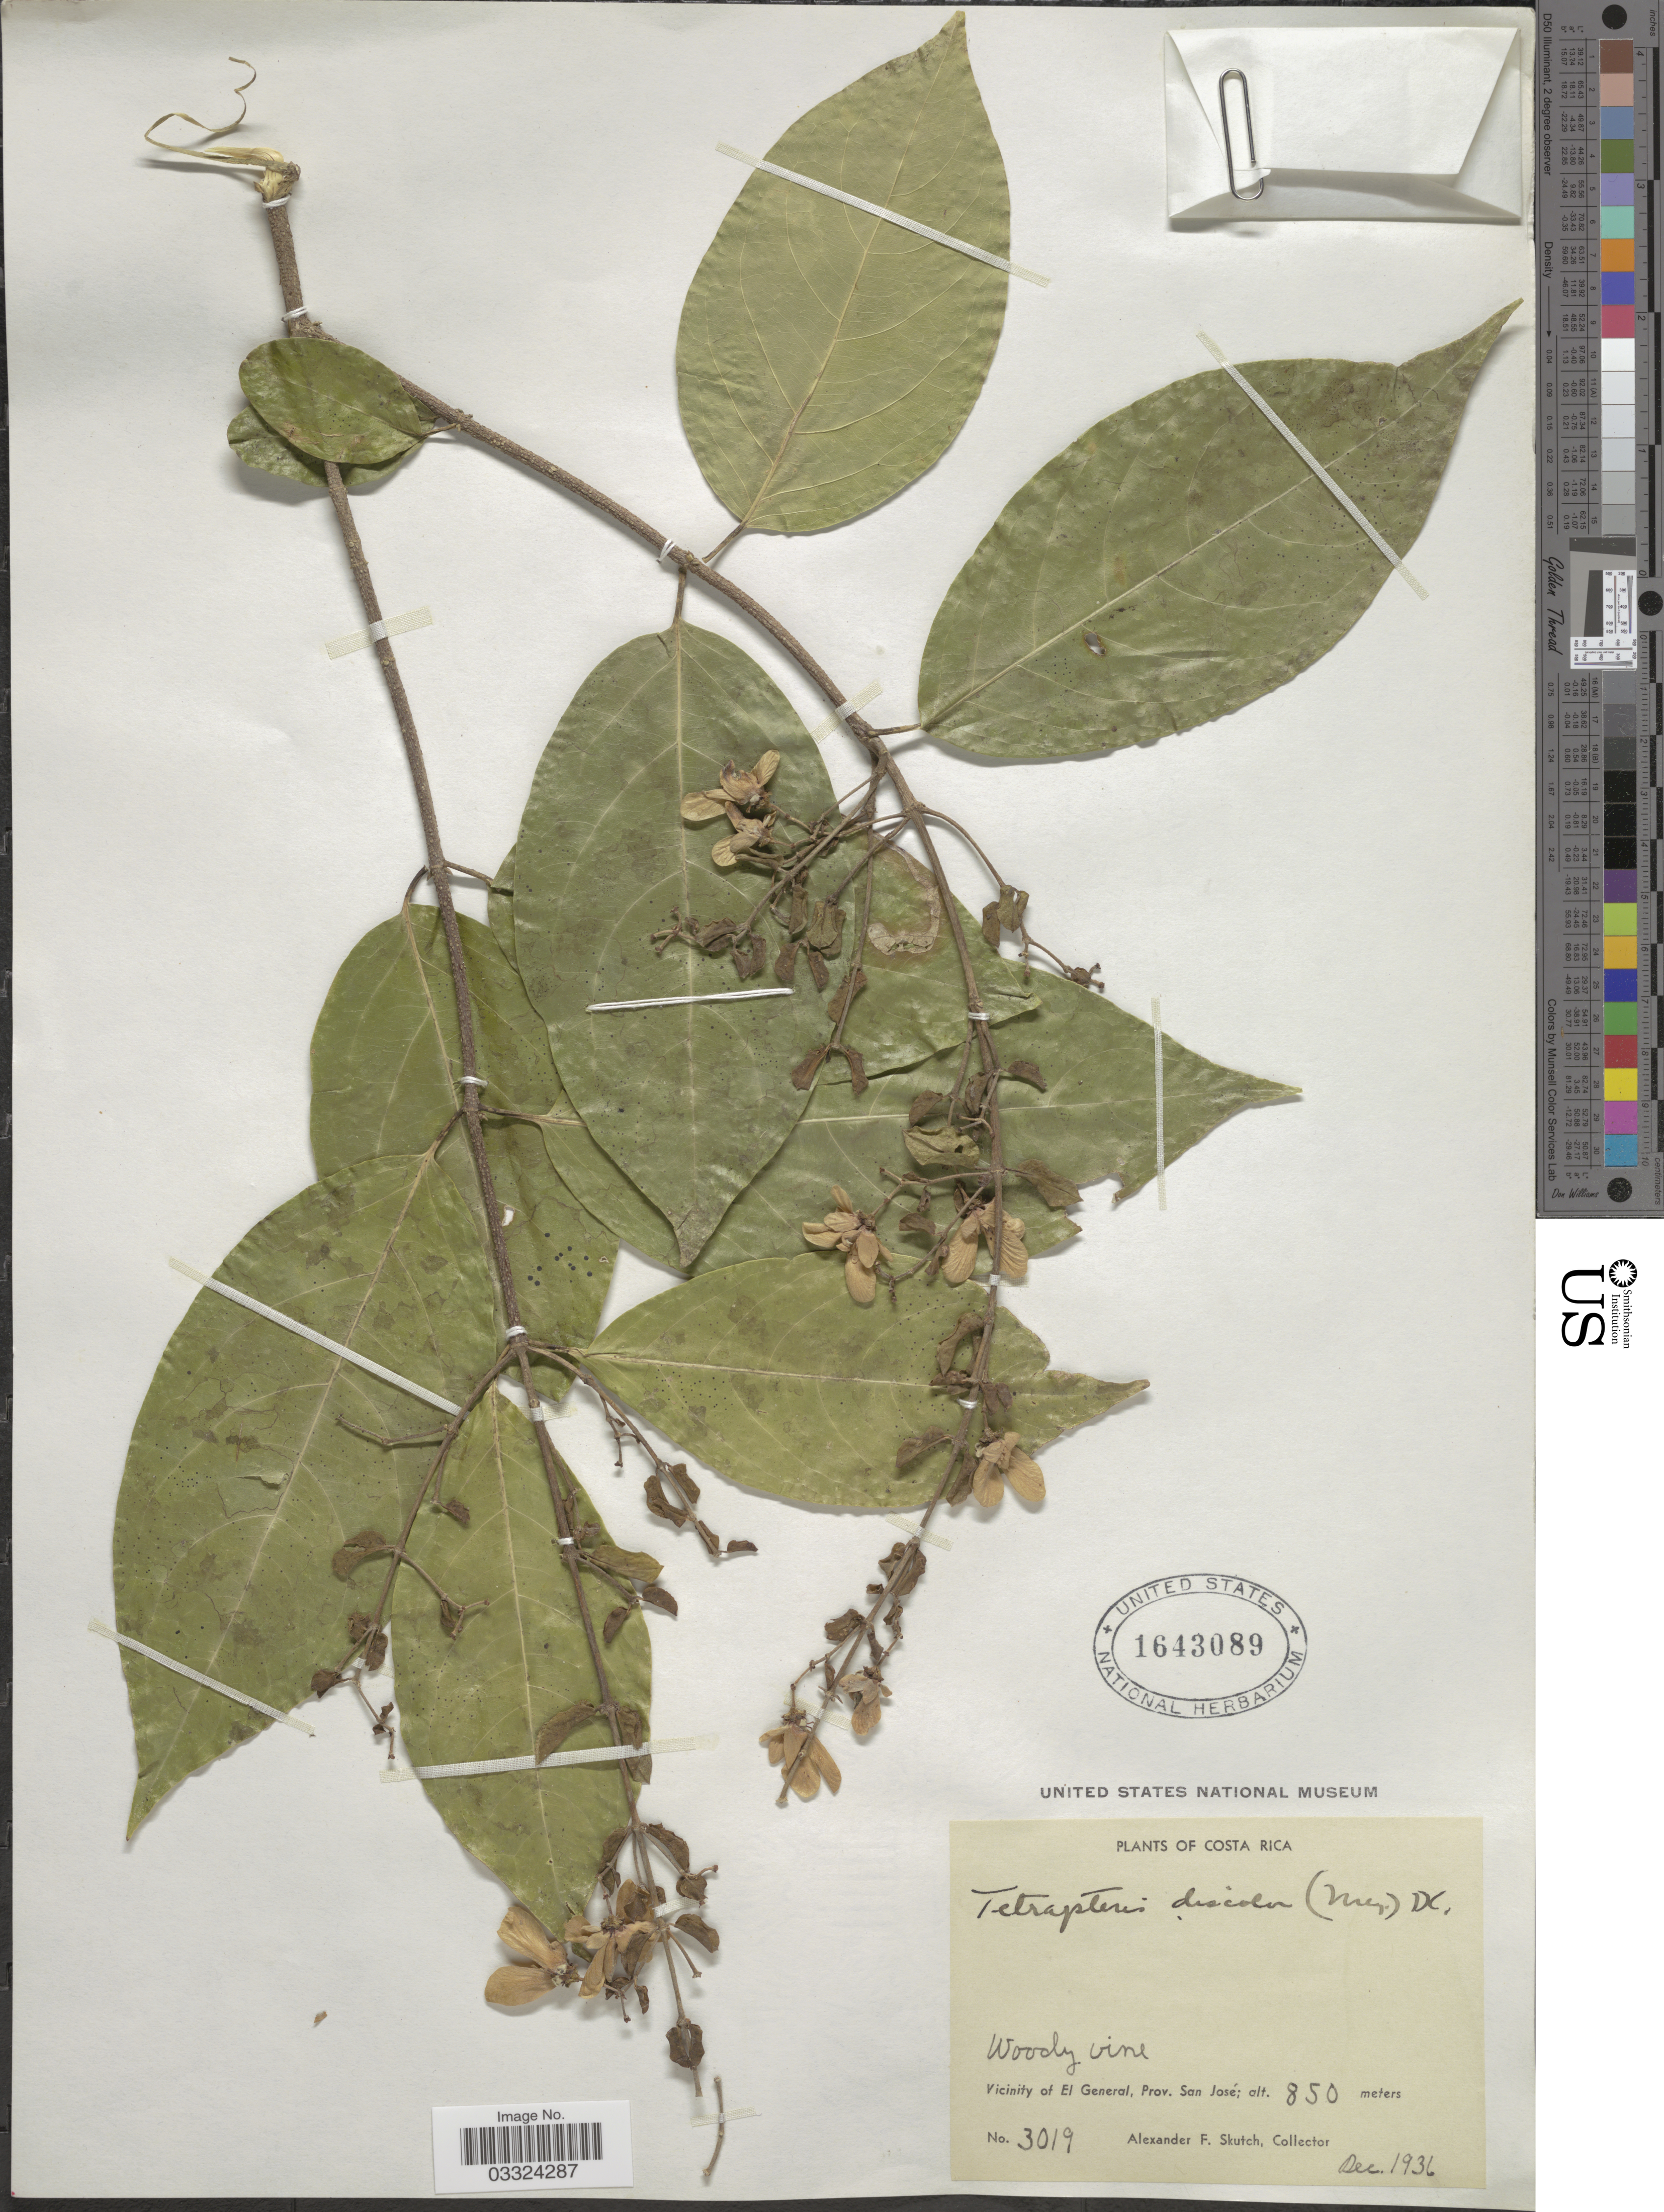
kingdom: Plantae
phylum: Tracheophyta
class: Magnoliopsida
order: Malpighiales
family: Malpighiaceae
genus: Tetrapterys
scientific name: Tetrapterys discolor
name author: (G. Mey.) DC.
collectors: A. F. Skutch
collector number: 3019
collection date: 1936-12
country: Costa Rica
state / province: San José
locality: Vicinity of El General.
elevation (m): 850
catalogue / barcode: US 1643089